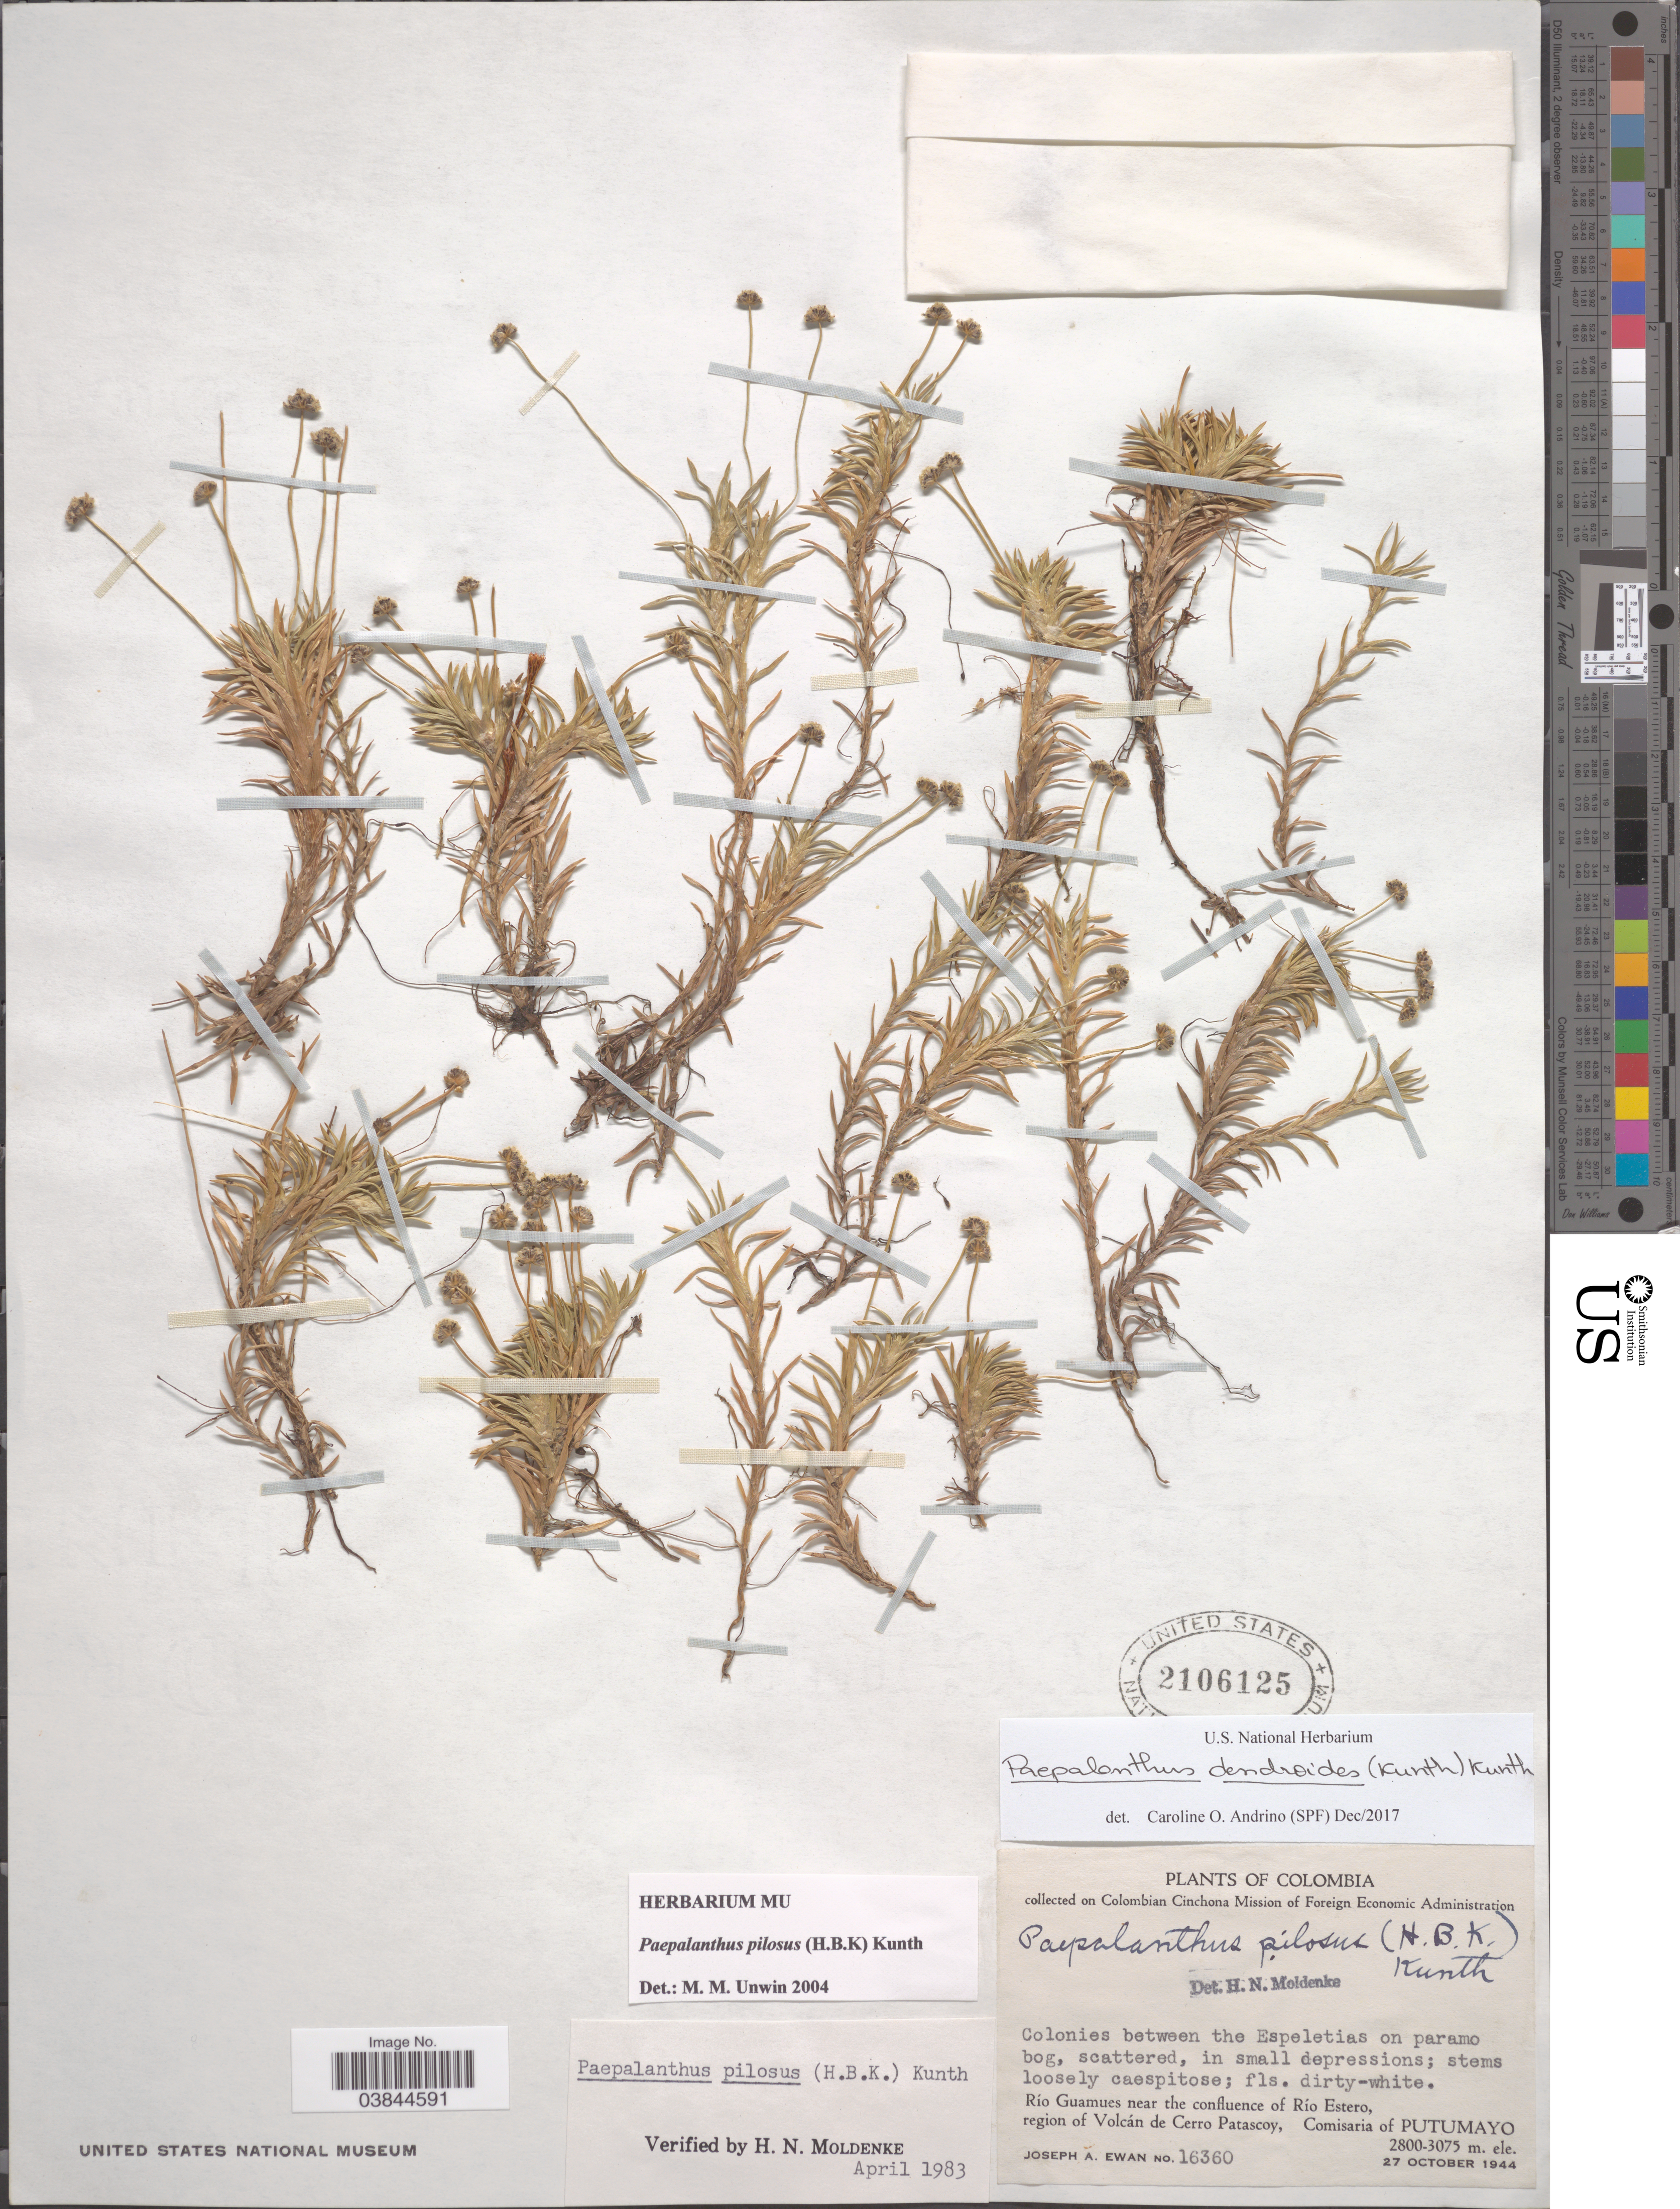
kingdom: Plantae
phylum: Tracheophyta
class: Liliopsida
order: Poales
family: Eriocaulaceae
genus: Paepalanthus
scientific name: Paepalanthus dendroides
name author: (Kunth) Kunth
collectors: J. A. Ewan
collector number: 16360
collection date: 1944-10-27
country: Colombia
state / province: Putumayo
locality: Río Guamues near the confluence of Río Estero, region of Volcán de Cerro Patascoy, Comisaria of Putumayo.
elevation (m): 2800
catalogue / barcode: US 2106125